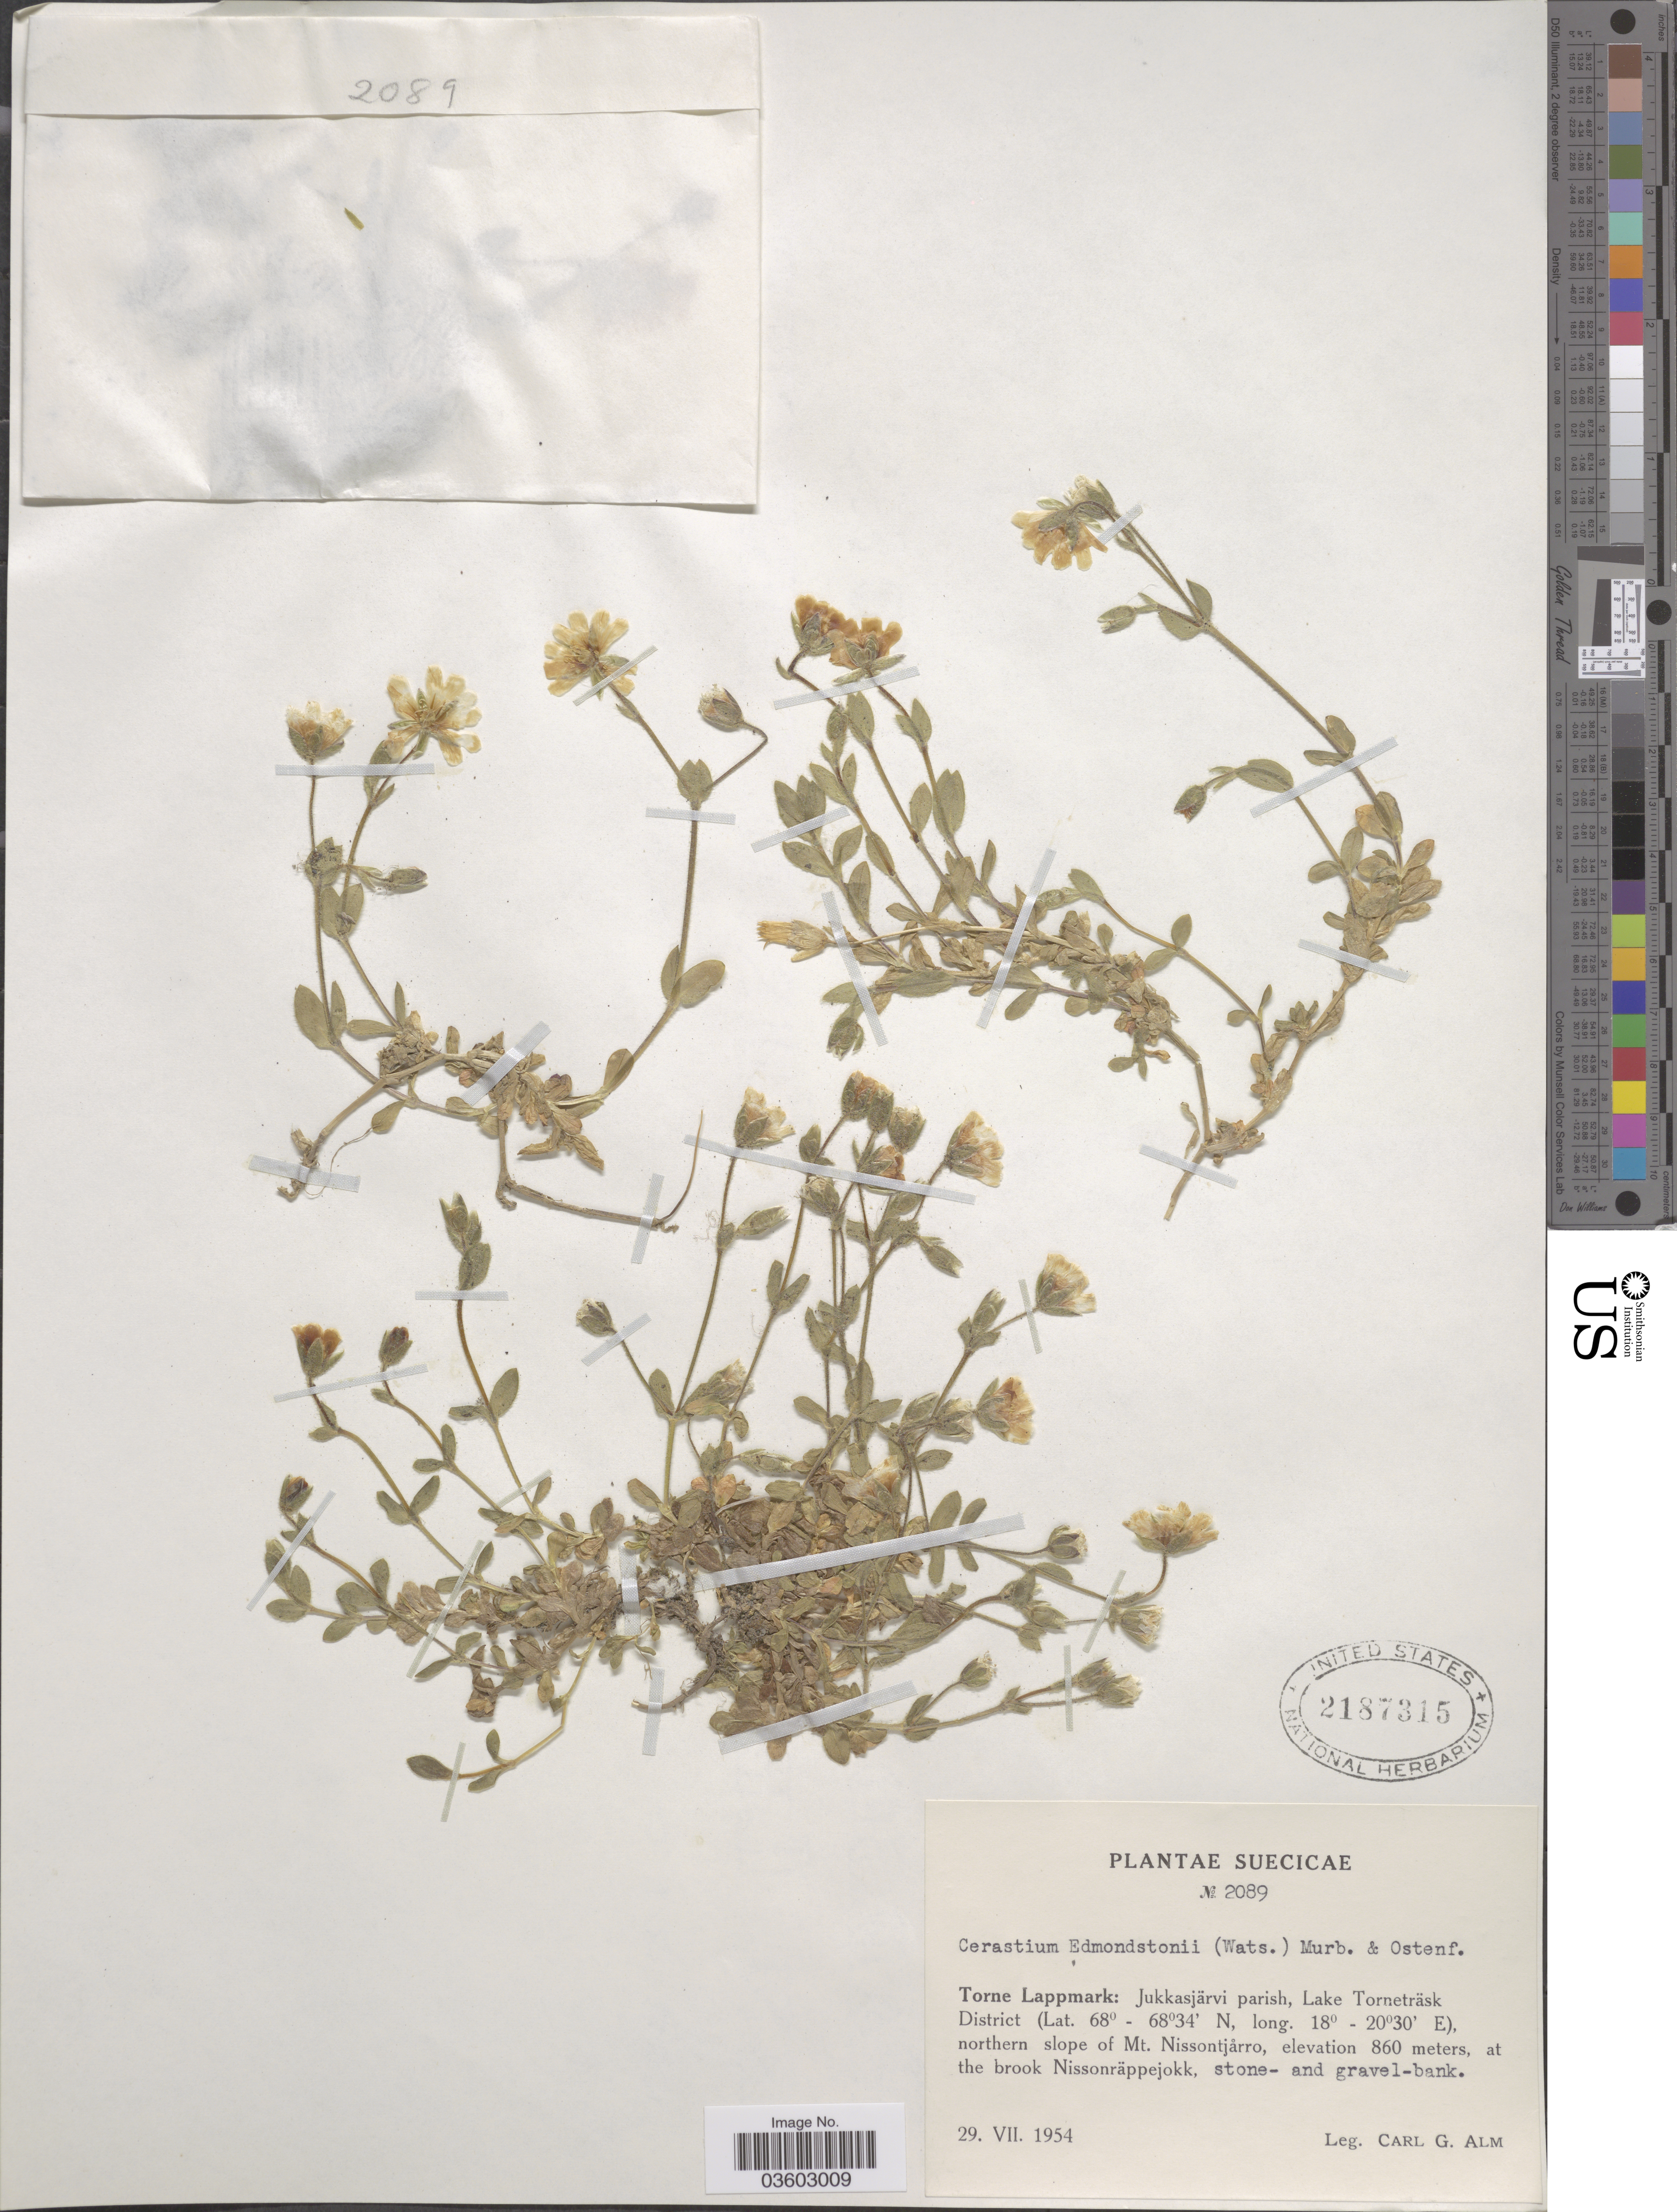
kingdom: Plantae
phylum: Tracheophyta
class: Magnoliopsida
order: Caryophyllales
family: Caryophyllaceae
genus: Cerastium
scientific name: Cerastium edmondstonii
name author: Murb. & Ostenf.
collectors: C. G. Alm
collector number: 2089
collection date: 1954-07-29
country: Sweden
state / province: Norrbotten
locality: Suecicae. Torne Lappmark: Jukkasjärvi parish, Lake Torneträsk District, northern slope of Mt. Nissontjårro, at the brook Nissonräppejokk.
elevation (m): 860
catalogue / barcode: US 2187315